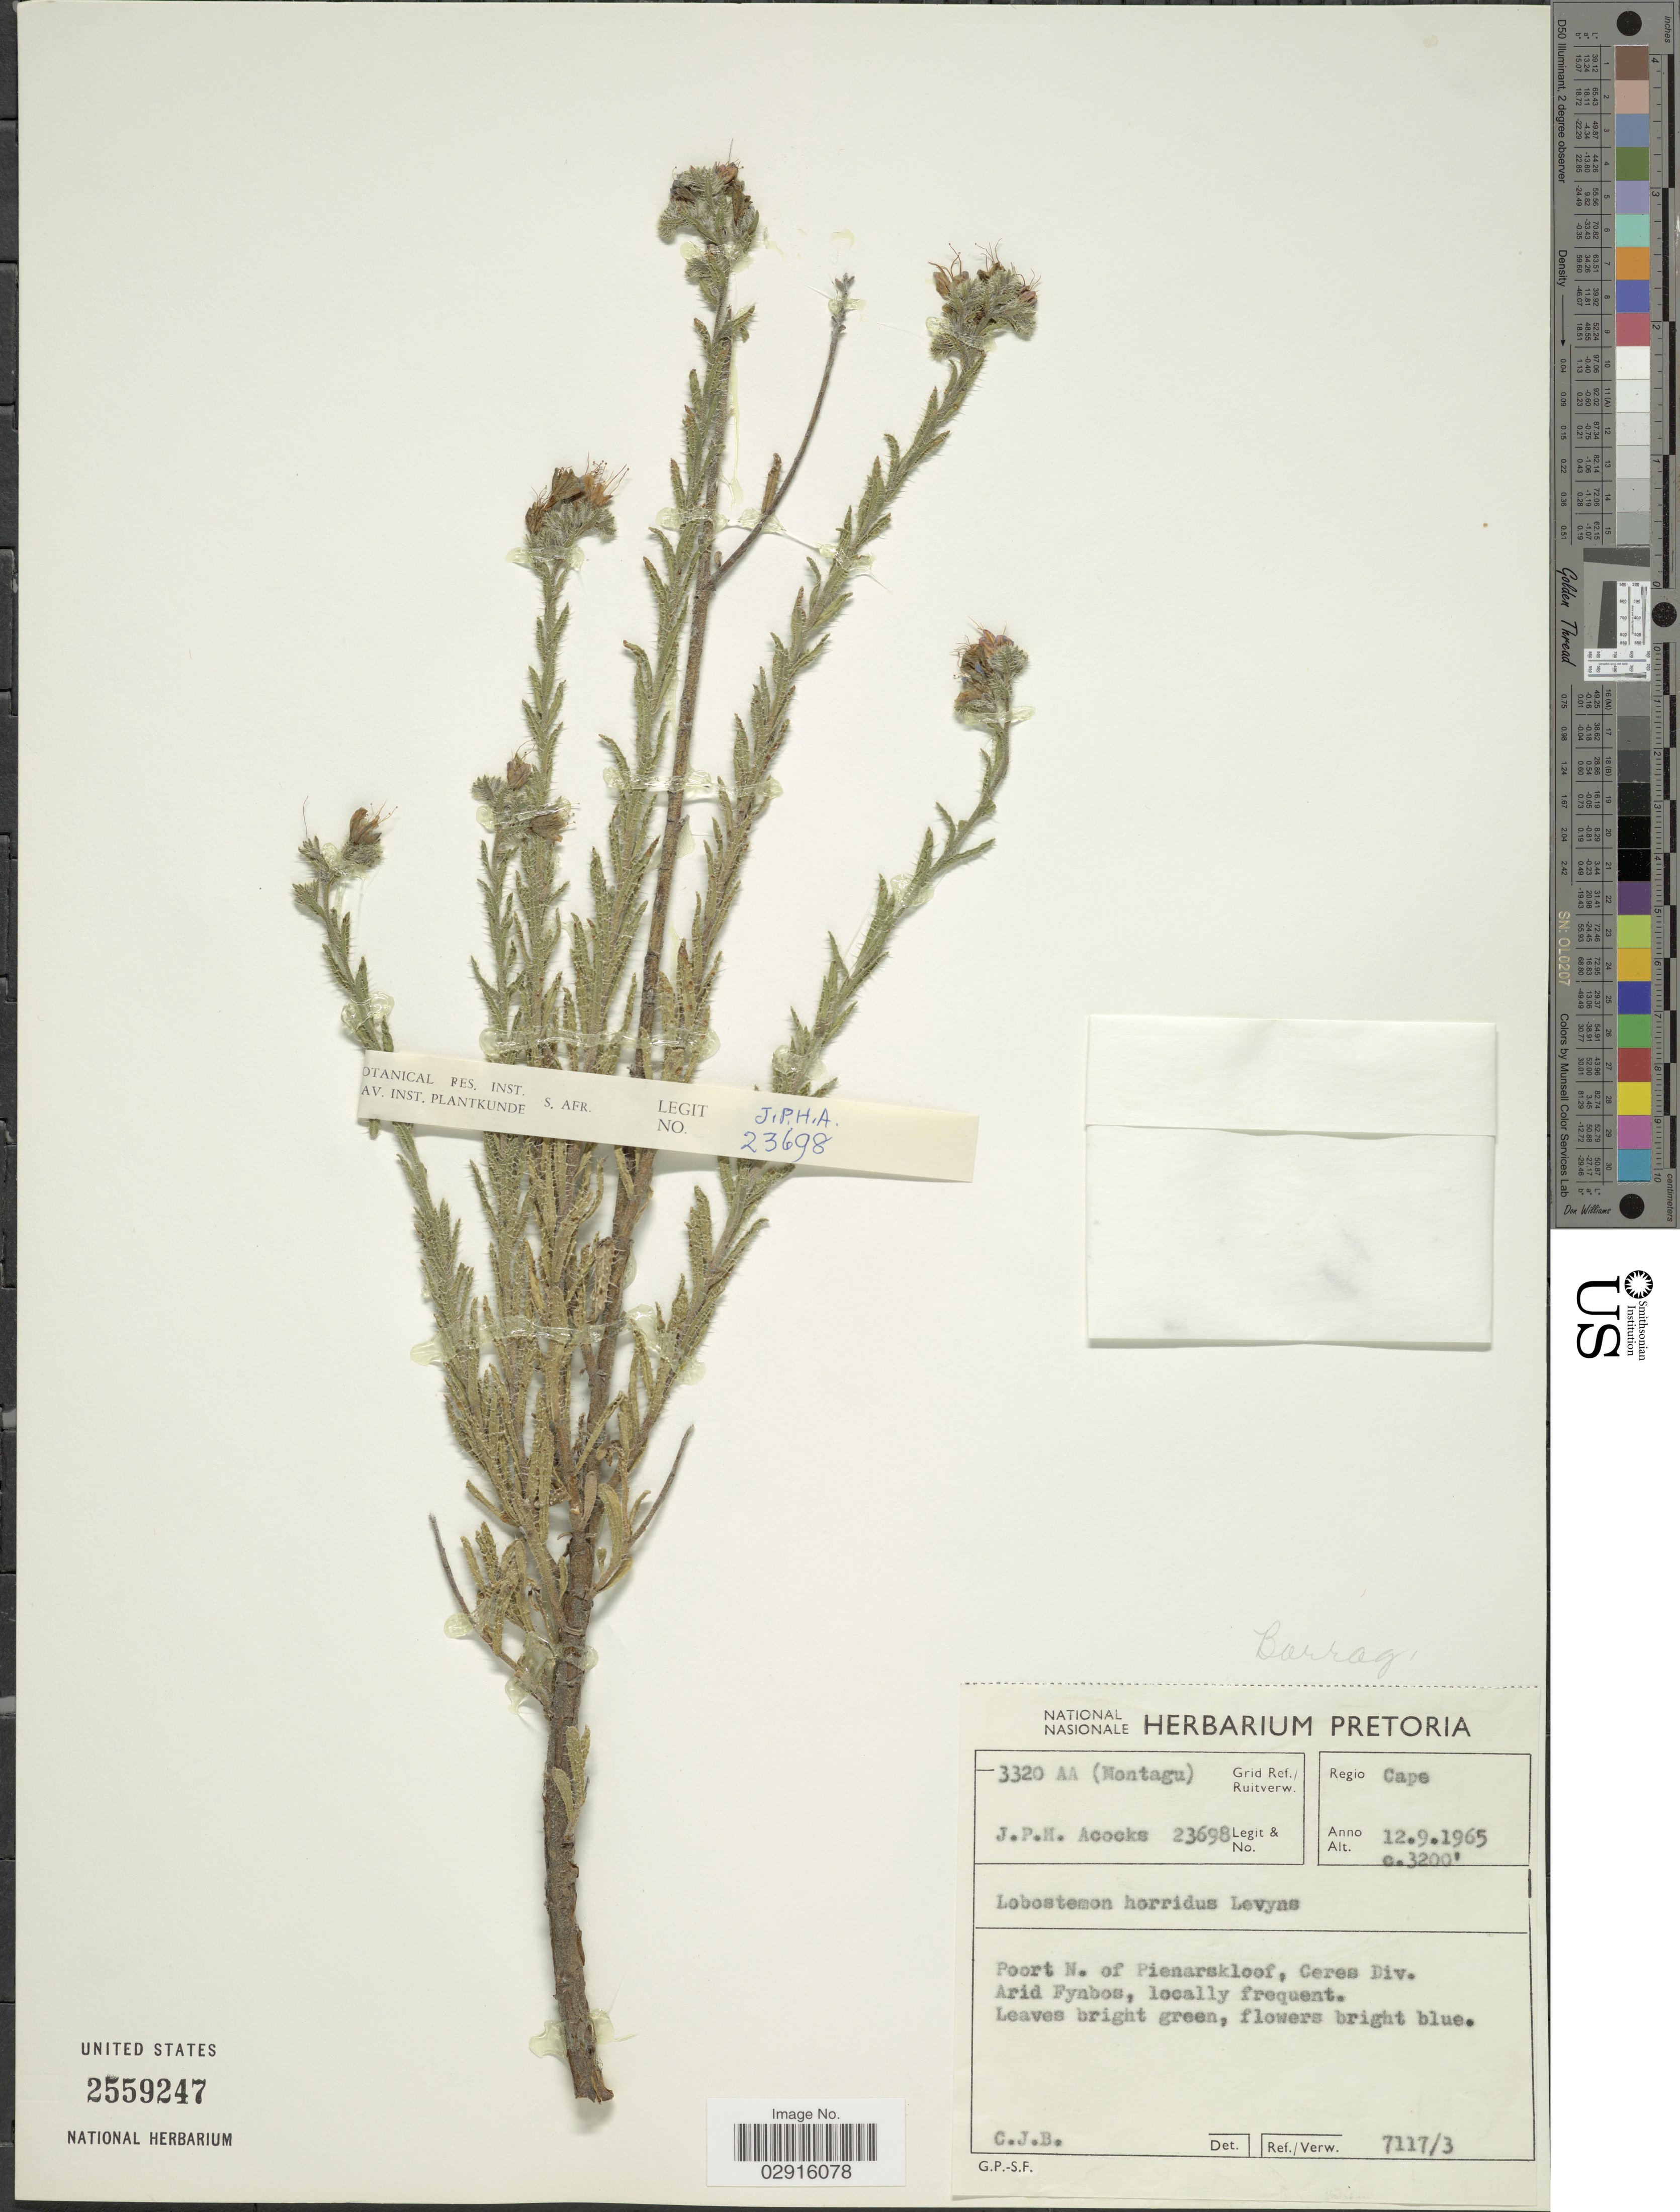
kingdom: Plantae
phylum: Tracheophyta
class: Magnoliopsida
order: Boraginales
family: Boraginaceae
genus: Lobostemon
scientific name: Lobostemon horridus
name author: Levyns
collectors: J. P. Acocks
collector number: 23698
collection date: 1965-09-12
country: South Africa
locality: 3320 AA (Montagu). Regio Cape. Poort N. of Pienarskloof, Ceres Div. Arid Fynbos, locally frequent.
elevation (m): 975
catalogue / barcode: US 2559247